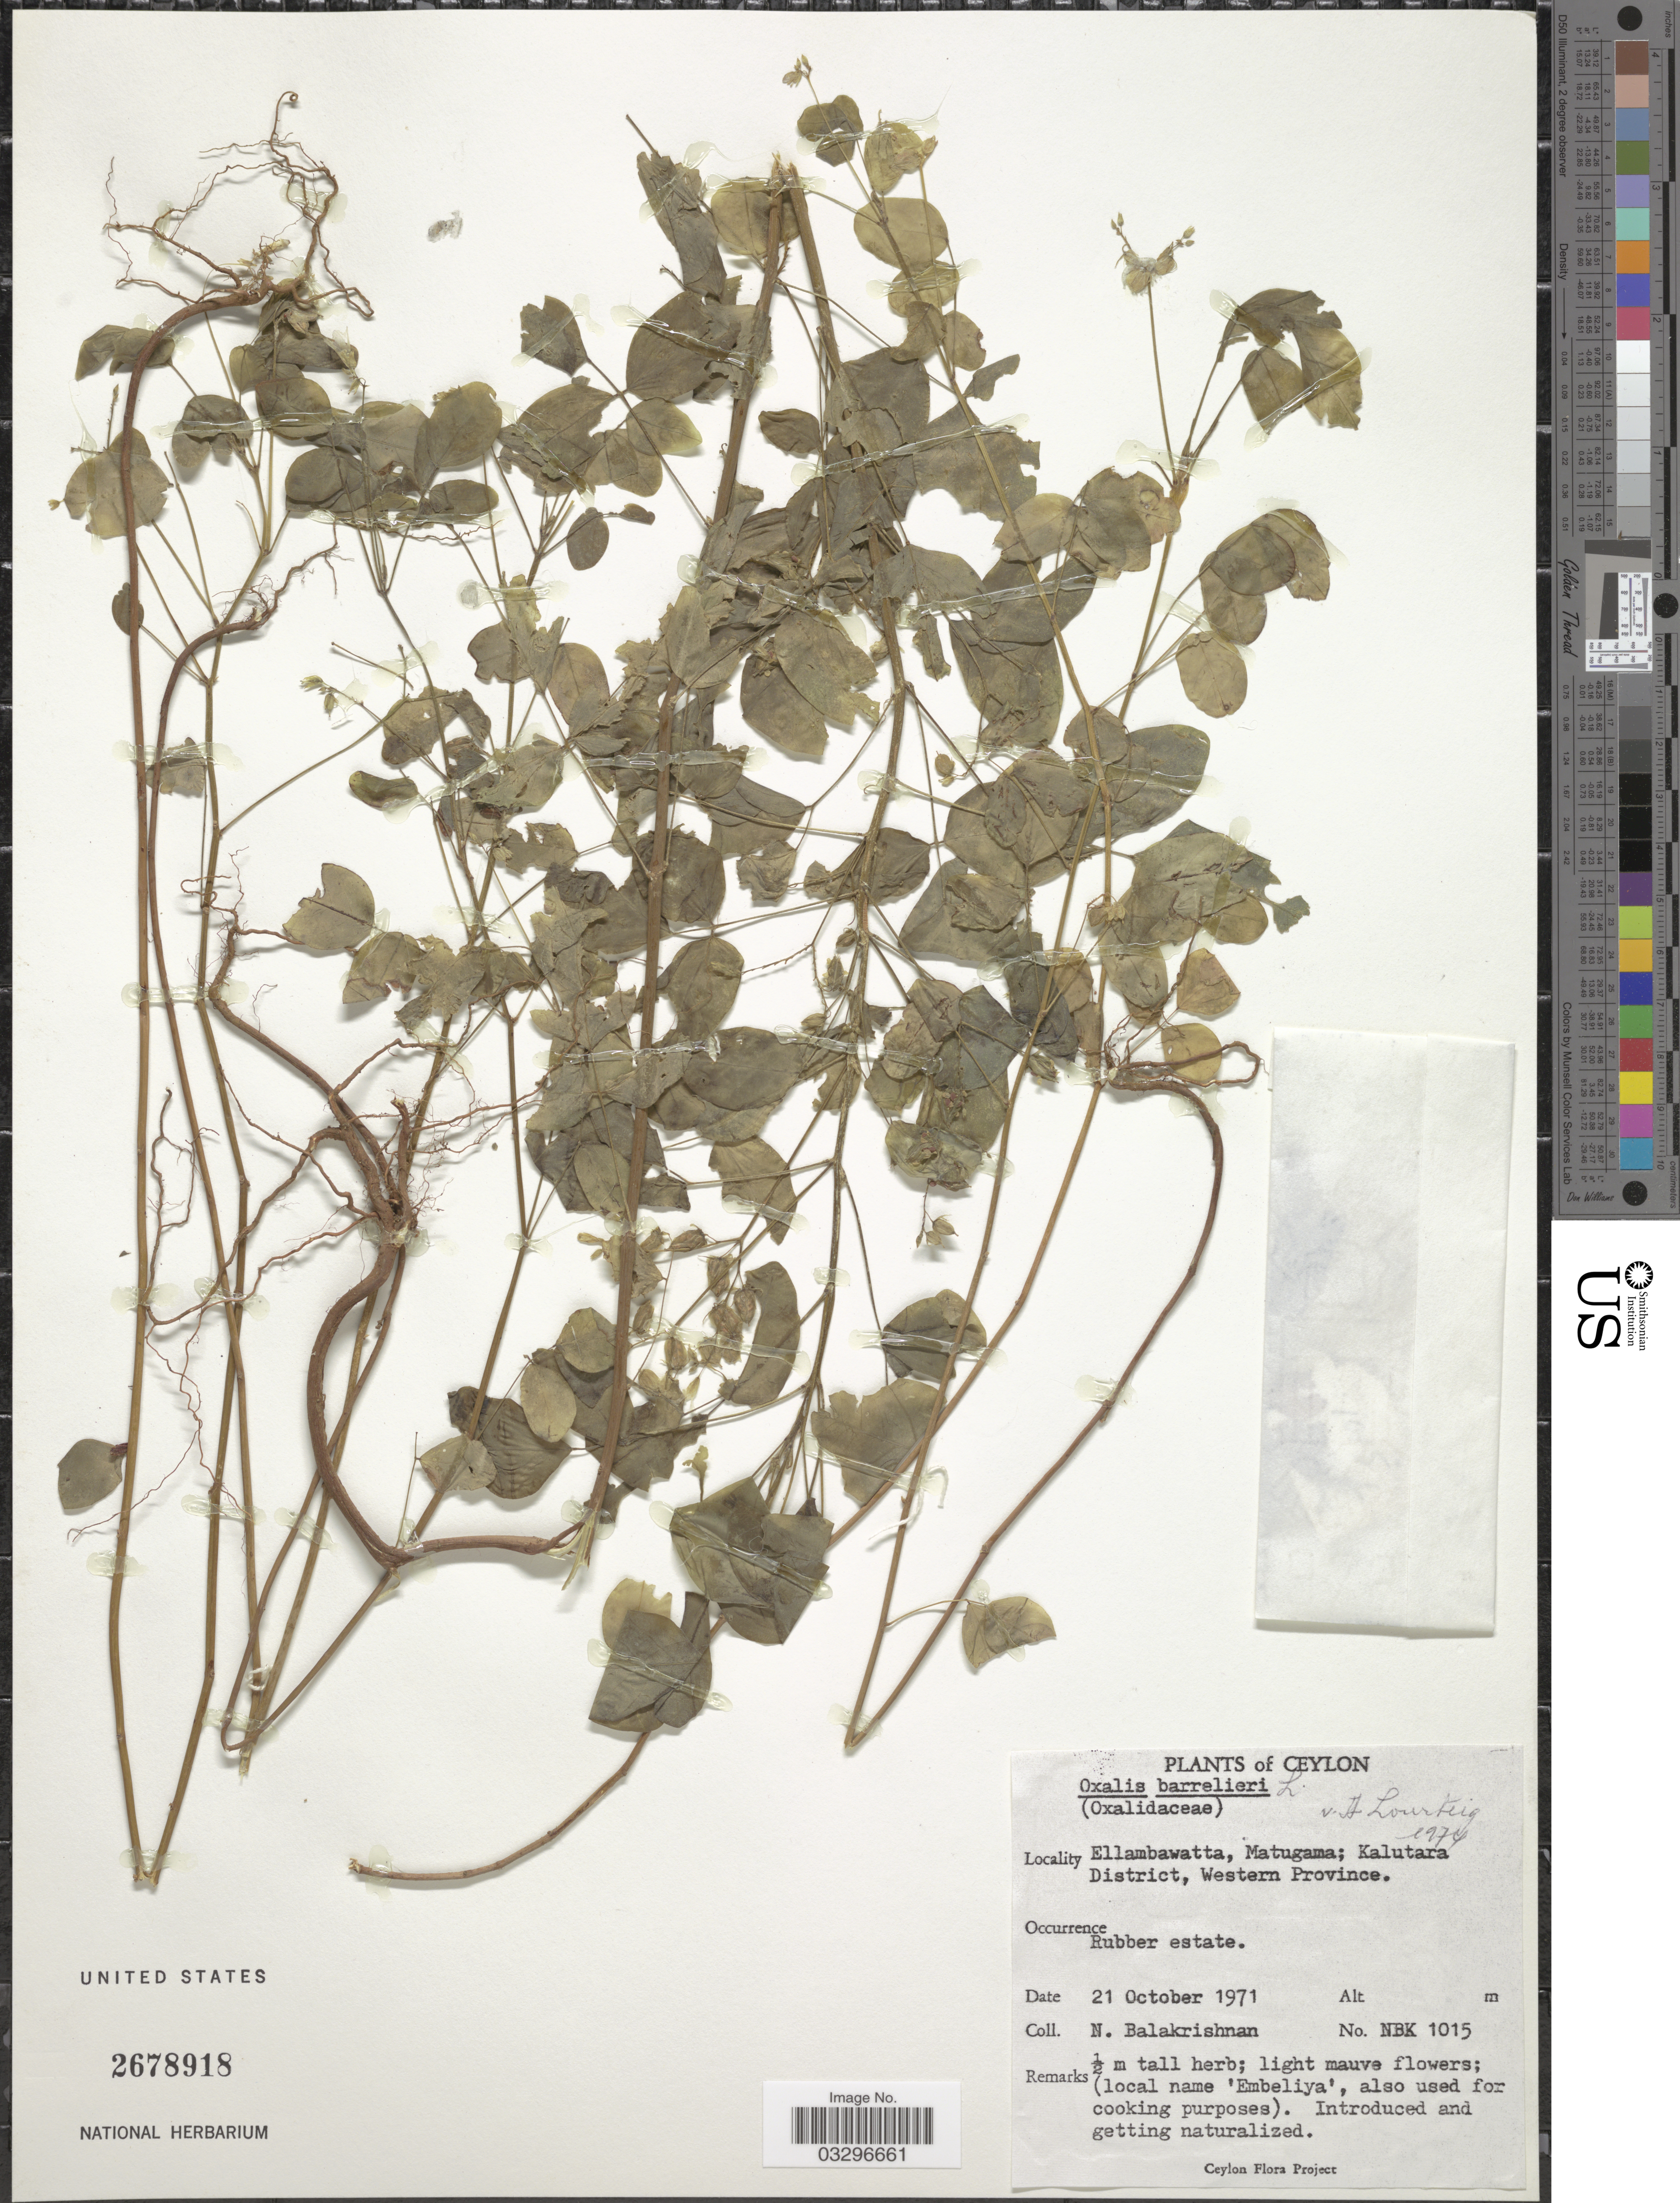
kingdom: Plantae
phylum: Tracheophyta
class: Magnoliopsida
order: Oxalidales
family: Oxalidaceae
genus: Oxalis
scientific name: Oxalis barrelieri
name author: L.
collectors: N. Balakrishnan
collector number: NBK1015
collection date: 1971-10-21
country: Sri Lanka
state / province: Western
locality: Ceylon, Ellambawatta, Matugama; Kalutara District.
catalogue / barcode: US 2678918